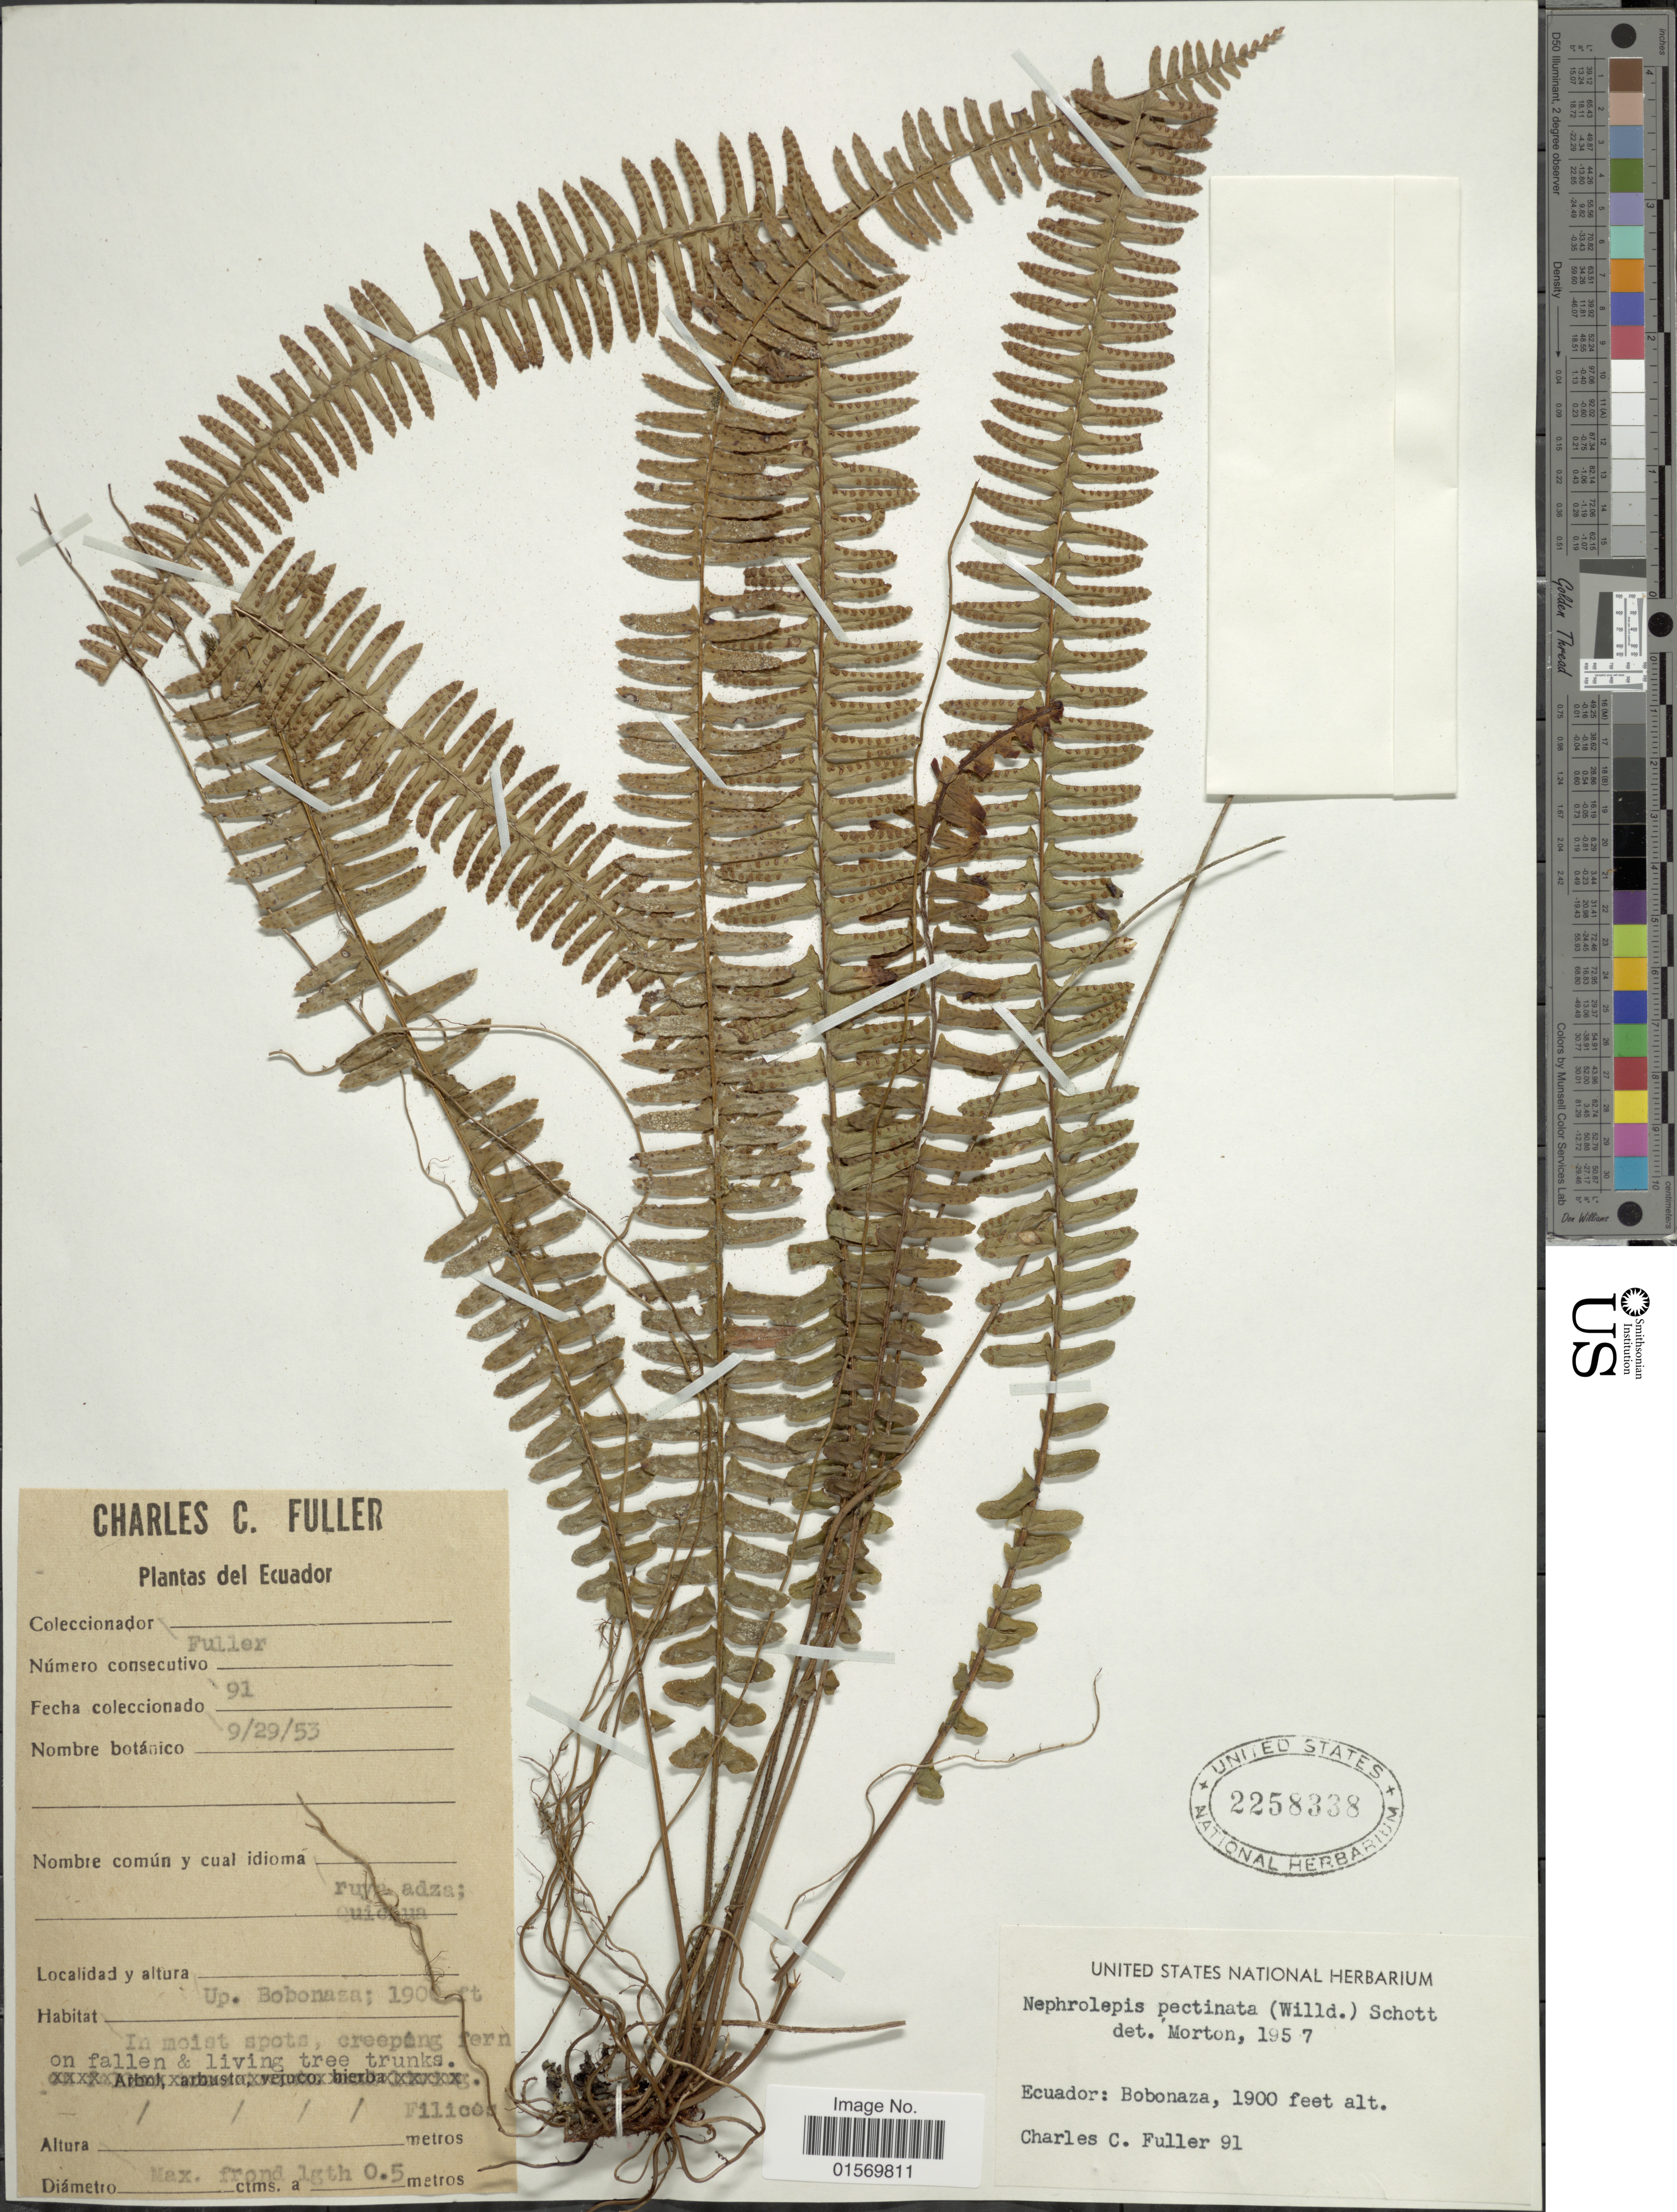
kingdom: Plantae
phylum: Tracheophyta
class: Polypodiopsida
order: Polypodiales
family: Nephrolepidaceae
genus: Nephrolepis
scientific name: Nephrolepis pectinata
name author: (Willd.) Schott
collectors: C. Fuller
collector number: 91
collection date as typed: Transcribed d/m/y: 29/9/53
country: Ecuador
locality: Up. Bobonaza.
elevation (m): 579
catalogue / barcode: US 2258338